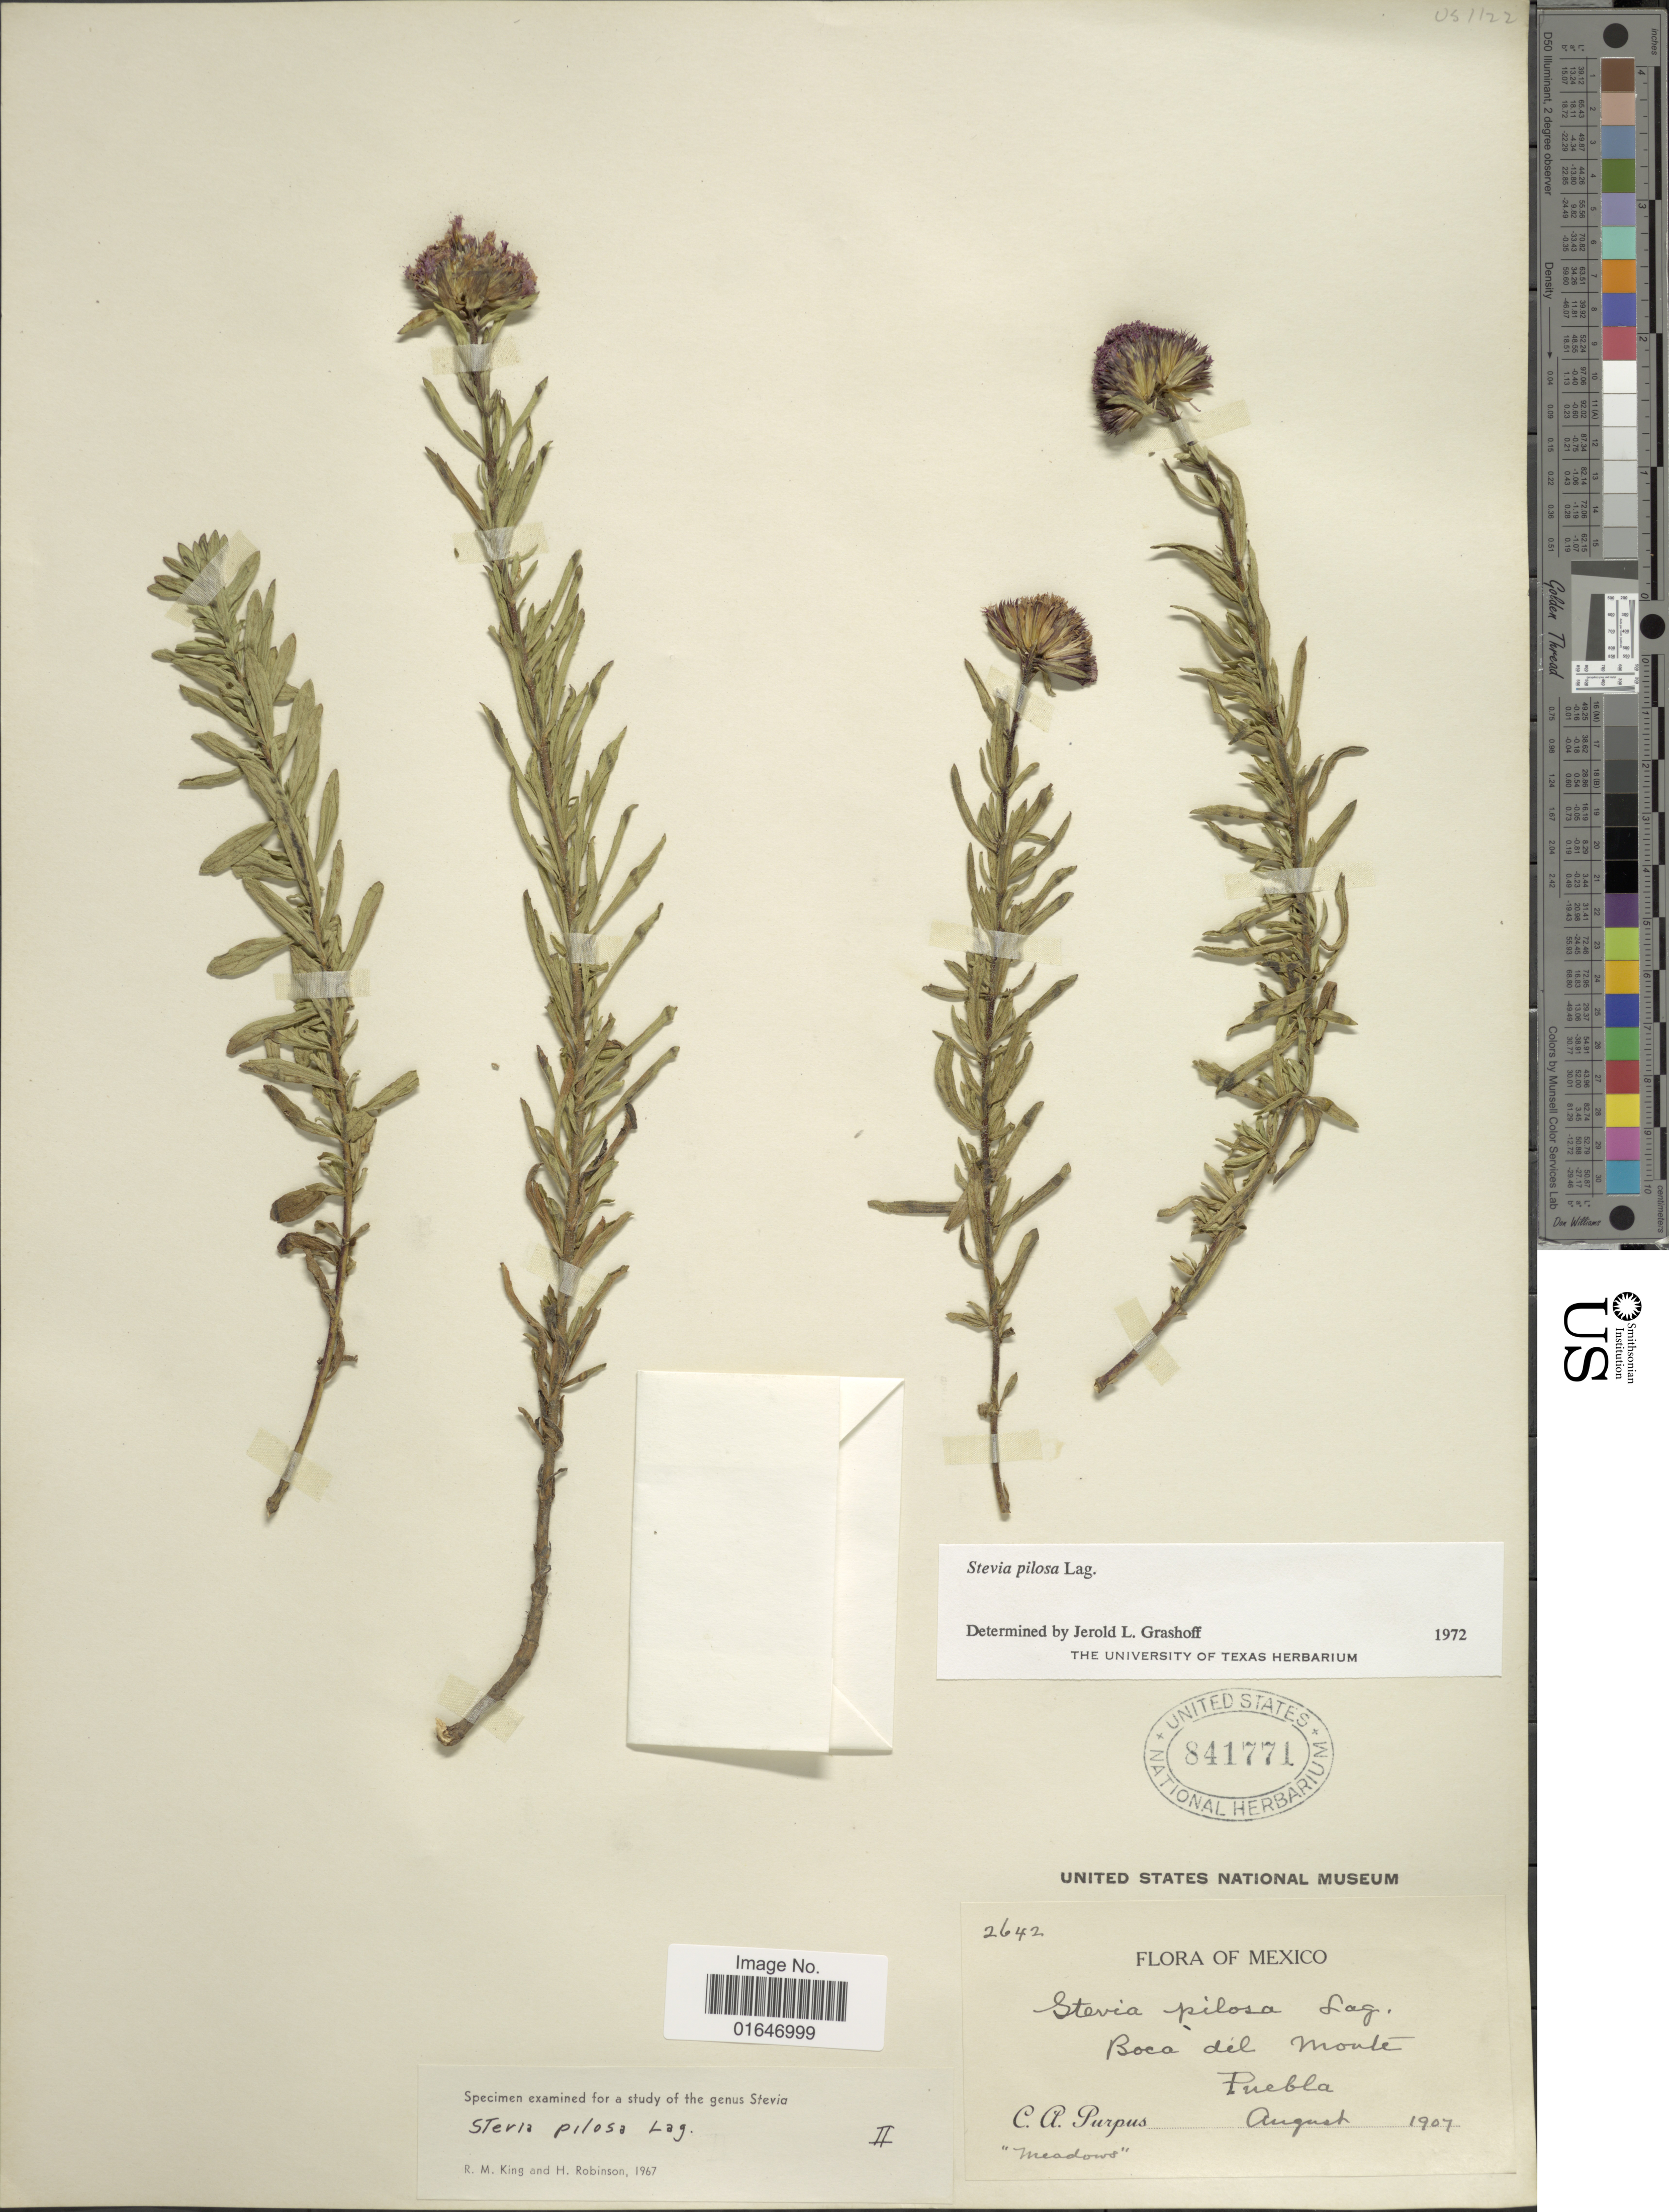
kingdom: Plantae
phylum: Tracheophyta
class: Magnoliopsida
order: Asterales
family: Asteraceae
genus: Stevia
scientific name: Stevia pilosa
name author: Lag.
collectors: C. A. Purpus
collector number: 2642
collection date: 1907-08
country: Mexico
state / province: Puebla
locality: Bica de Monte.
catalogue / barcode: US 841771